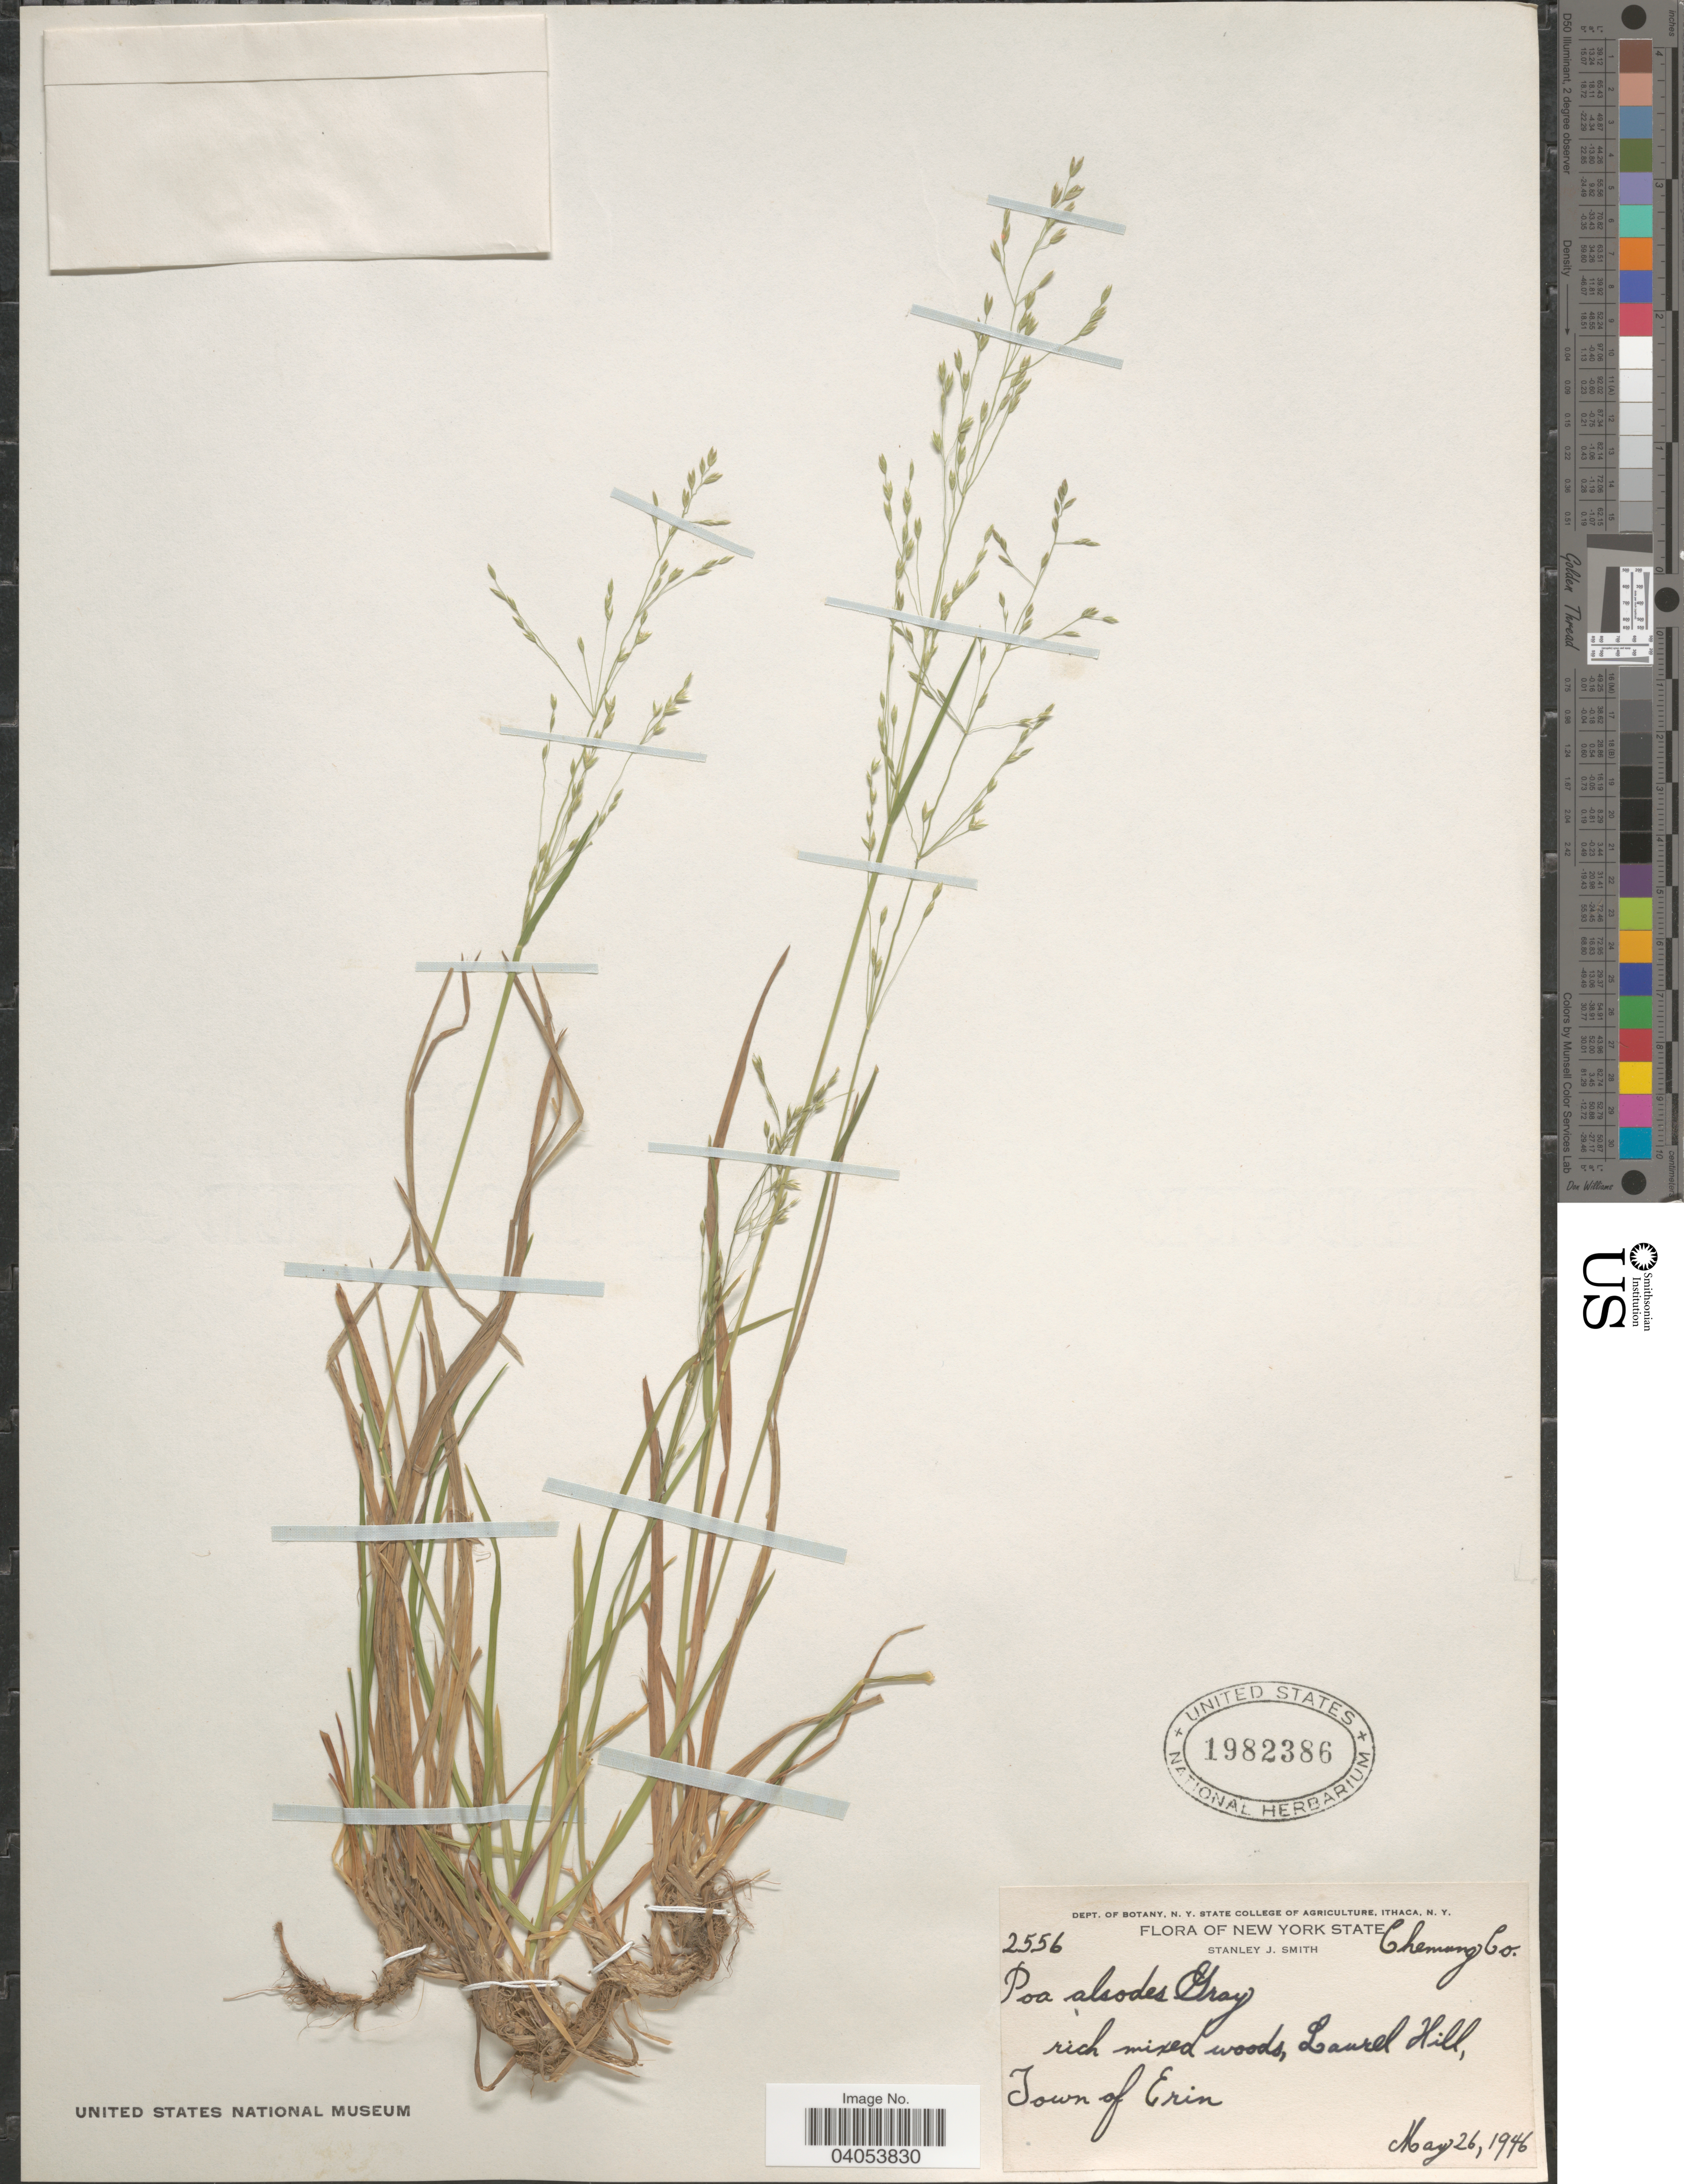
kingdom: Plantae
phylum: Tracheophyta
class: Liliopsida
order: Poales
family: Poaceae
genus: Poa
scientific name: Poa alsodes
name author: A. Gray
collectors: S. Smith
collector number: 2556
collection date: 1946-05-26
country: United States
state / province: New York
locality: Chemung Co. Laurel Hill, Town of Erin.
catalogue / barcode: US 1982386